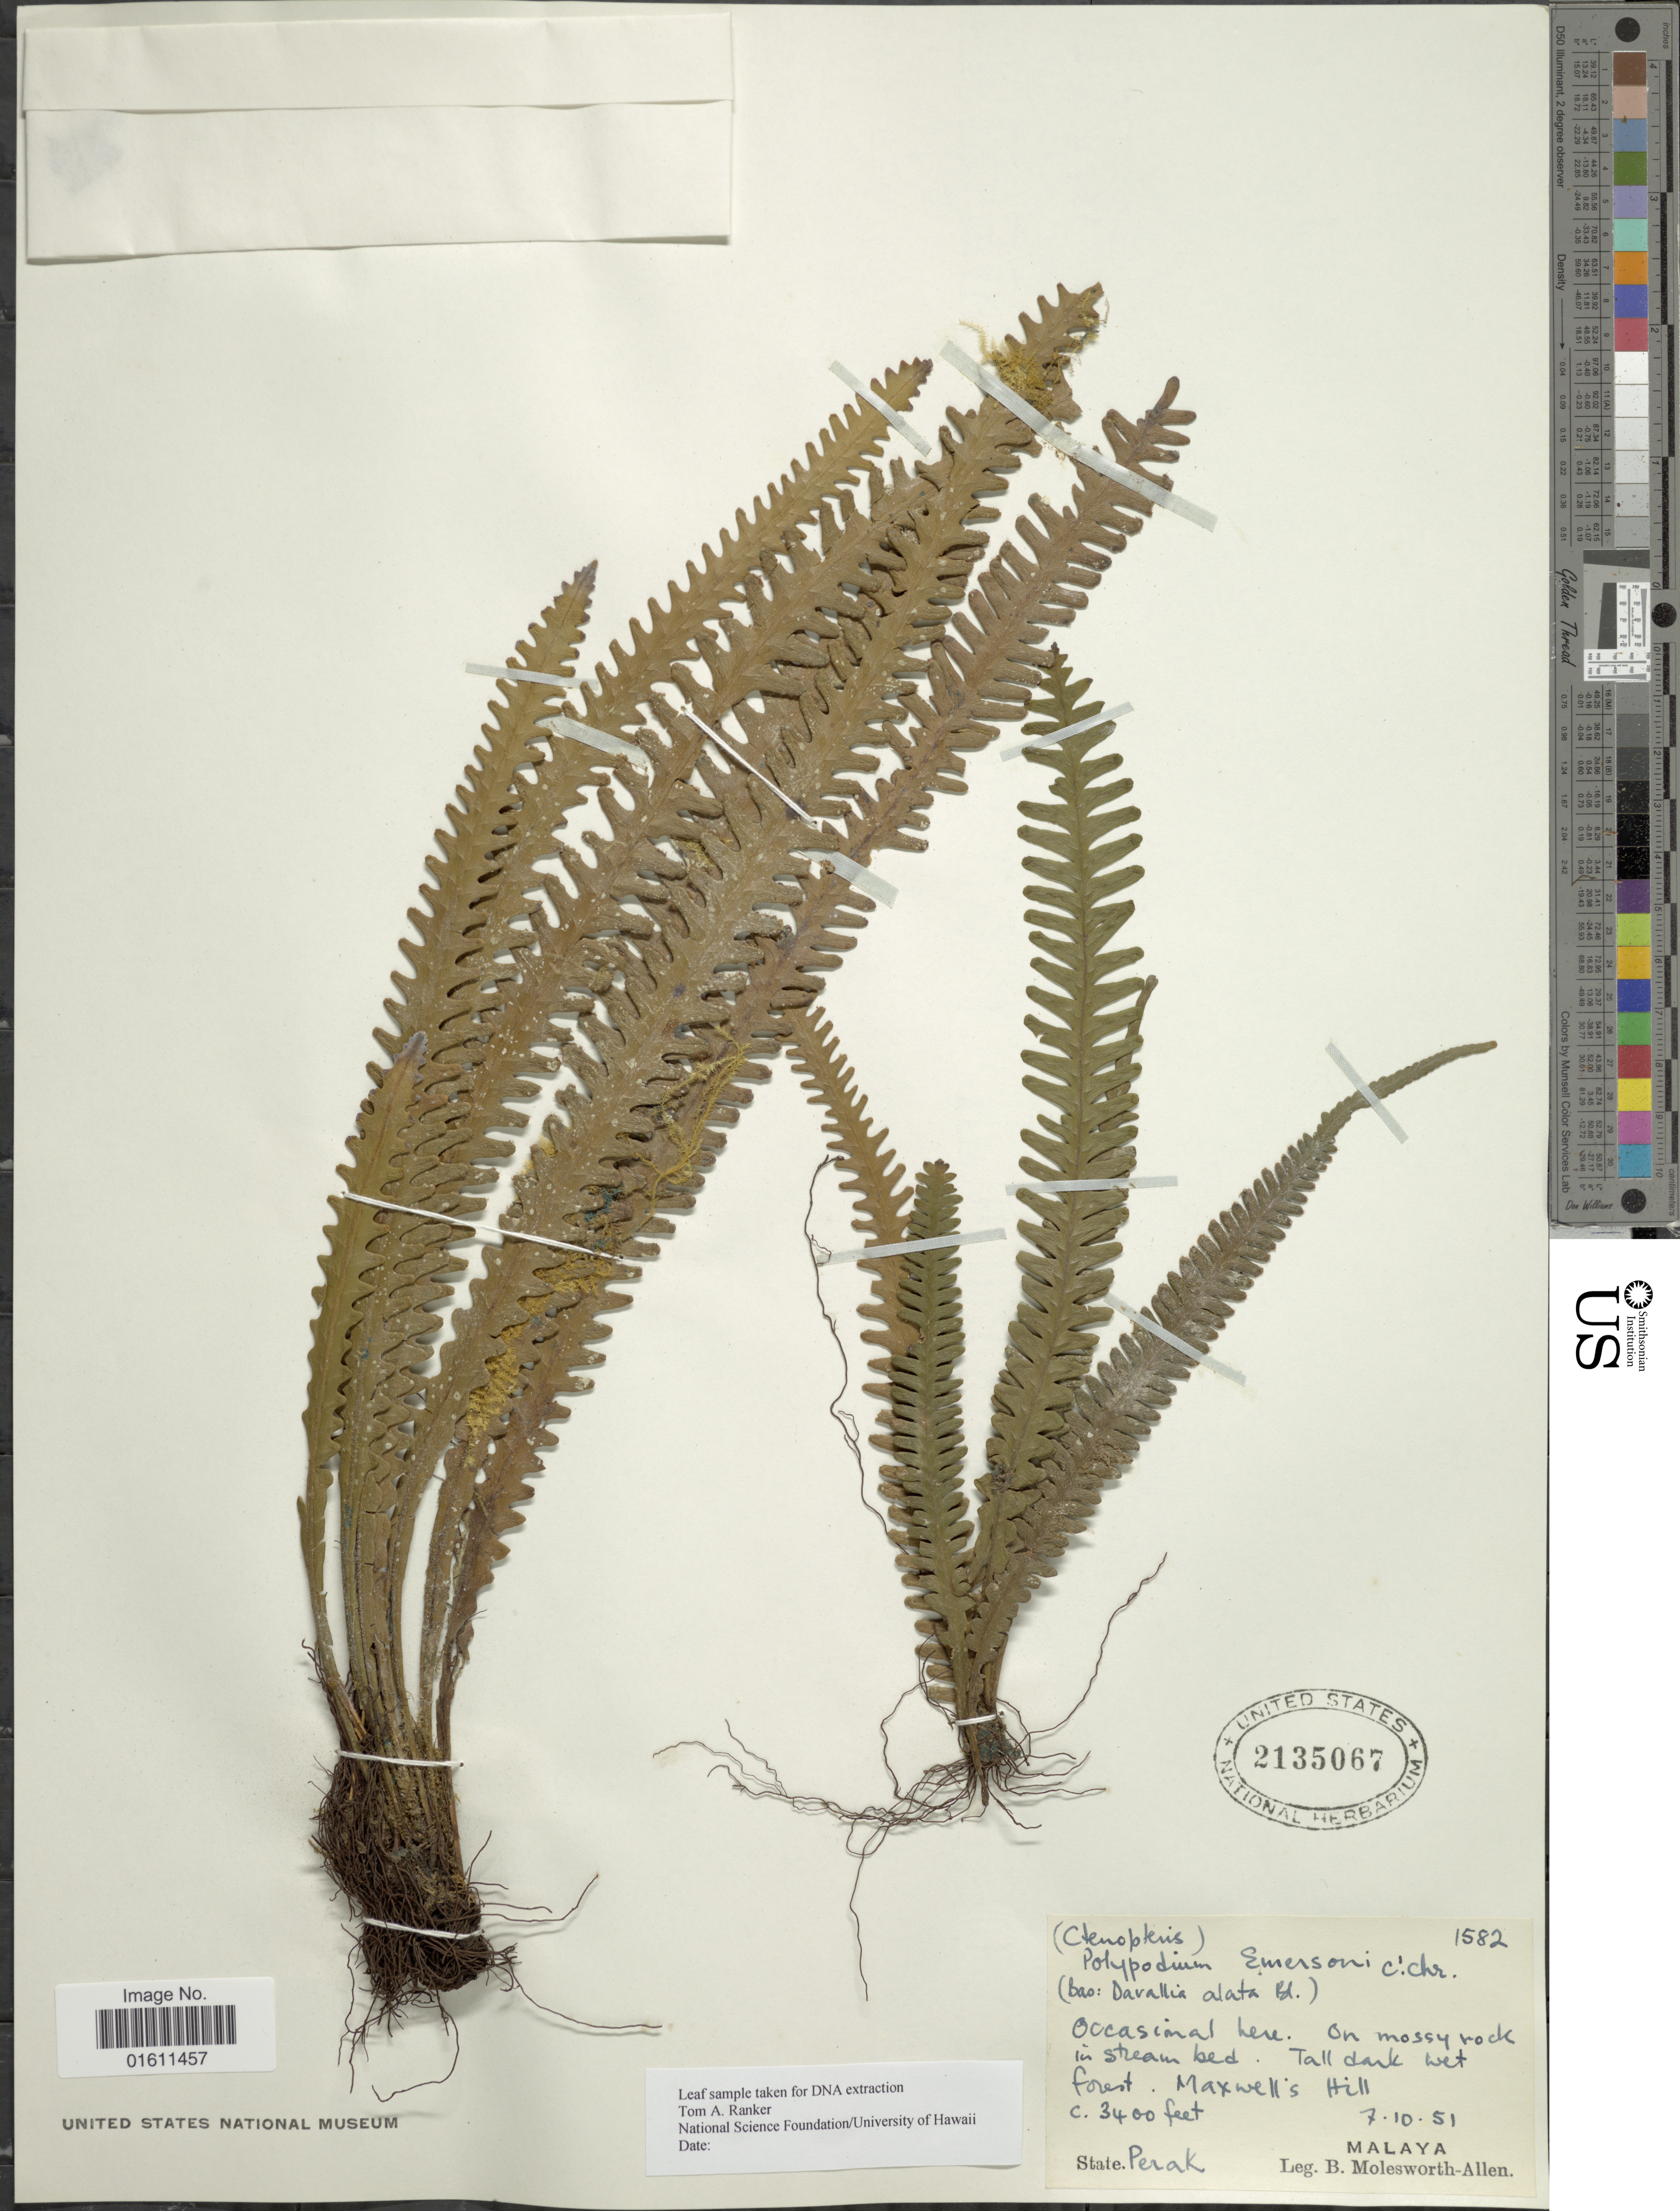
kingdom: Plantae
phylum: Tracheophyta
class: Polypodiopsida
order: Polypodiales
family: Polypodiaceae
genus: Prosaptia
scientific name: Prosaptia emersonii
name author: (Hook. & Grev.) C. Presl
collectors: B. E. G. Molesworth-Allen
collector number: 1582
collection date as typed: Transcribed d/m/y: 7/10/51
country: Malaysia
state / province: Perak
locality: Malaya, State. Perak, Maxwell's Hill.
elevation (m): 1036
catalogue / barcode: US 2135067